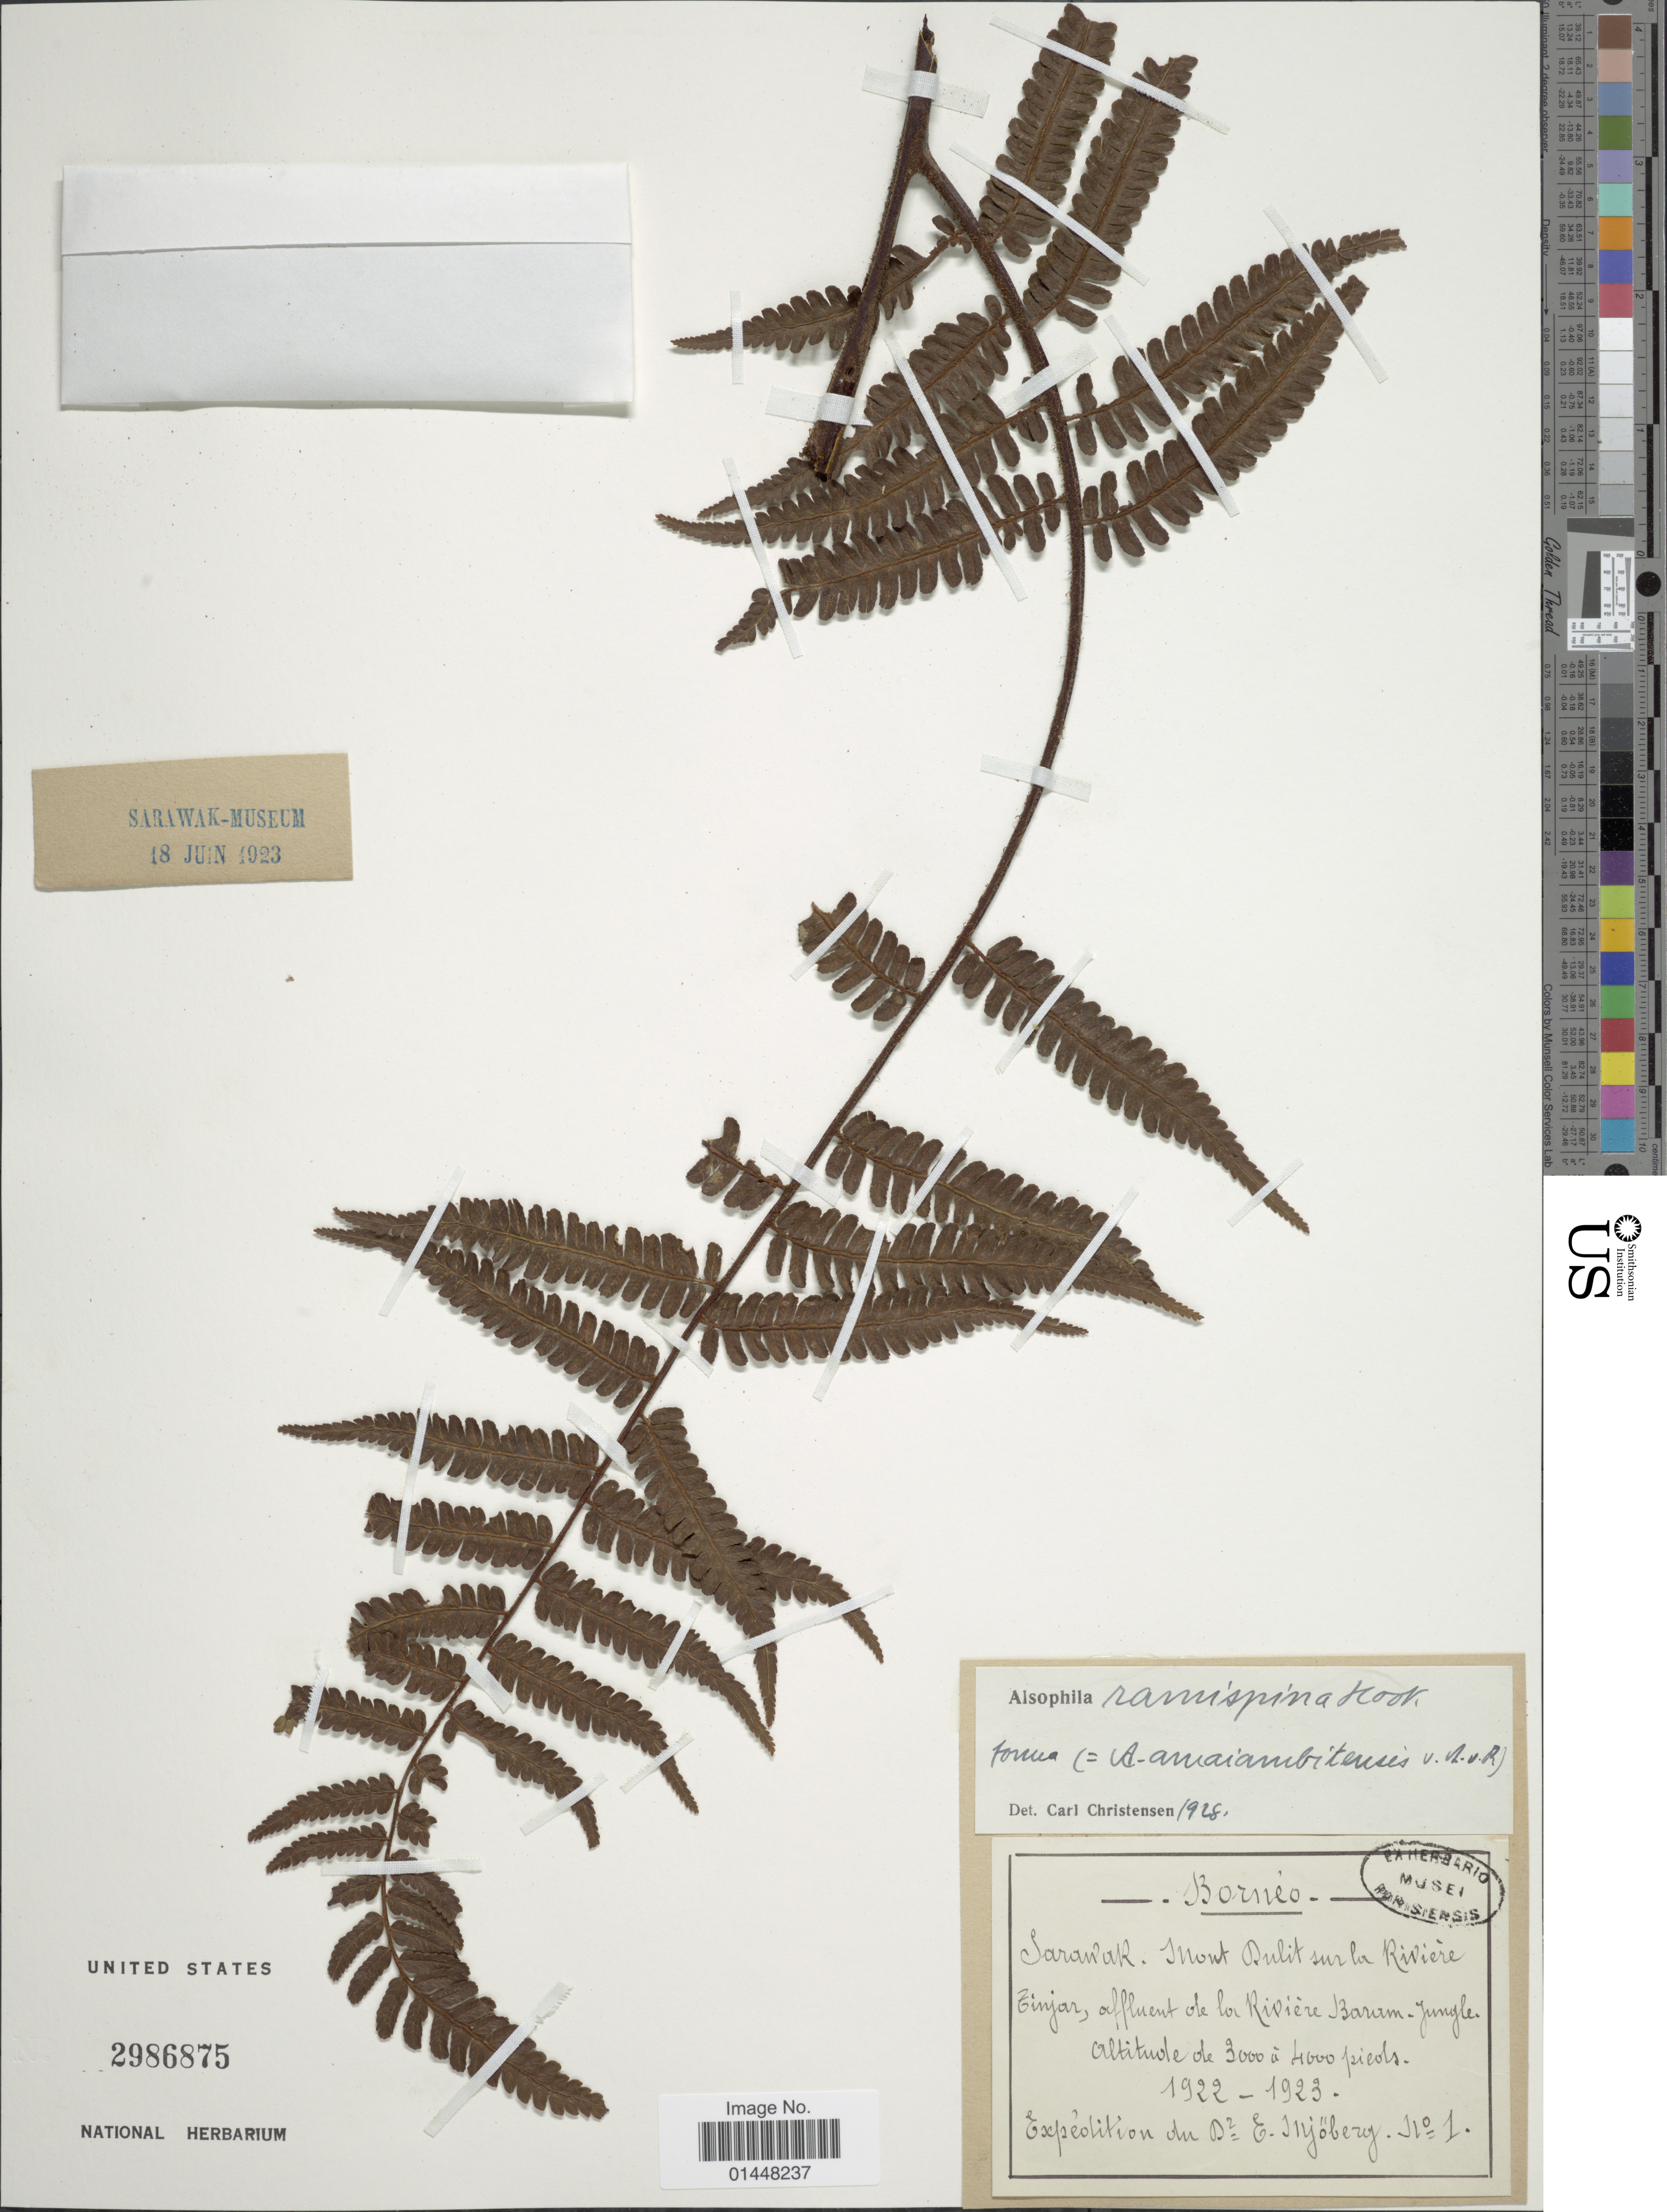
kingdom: Plantae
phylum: Tracheophyta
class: Polypodiopsida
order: Cyatheales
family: Cyatheaceae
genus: Gymnosphaera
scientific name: Gymnosphaera ramispina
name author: (Hook.) Copel.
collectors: E. Mjoberg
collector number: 1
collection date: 1922/1923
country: Malaysia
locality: Borneo. Saranar. Mount Dulit sur la Riviere Zinjar, oeffluent de la Riviere Barum-Jungle. [interpreted]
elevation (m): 914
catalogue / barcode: US 2986875